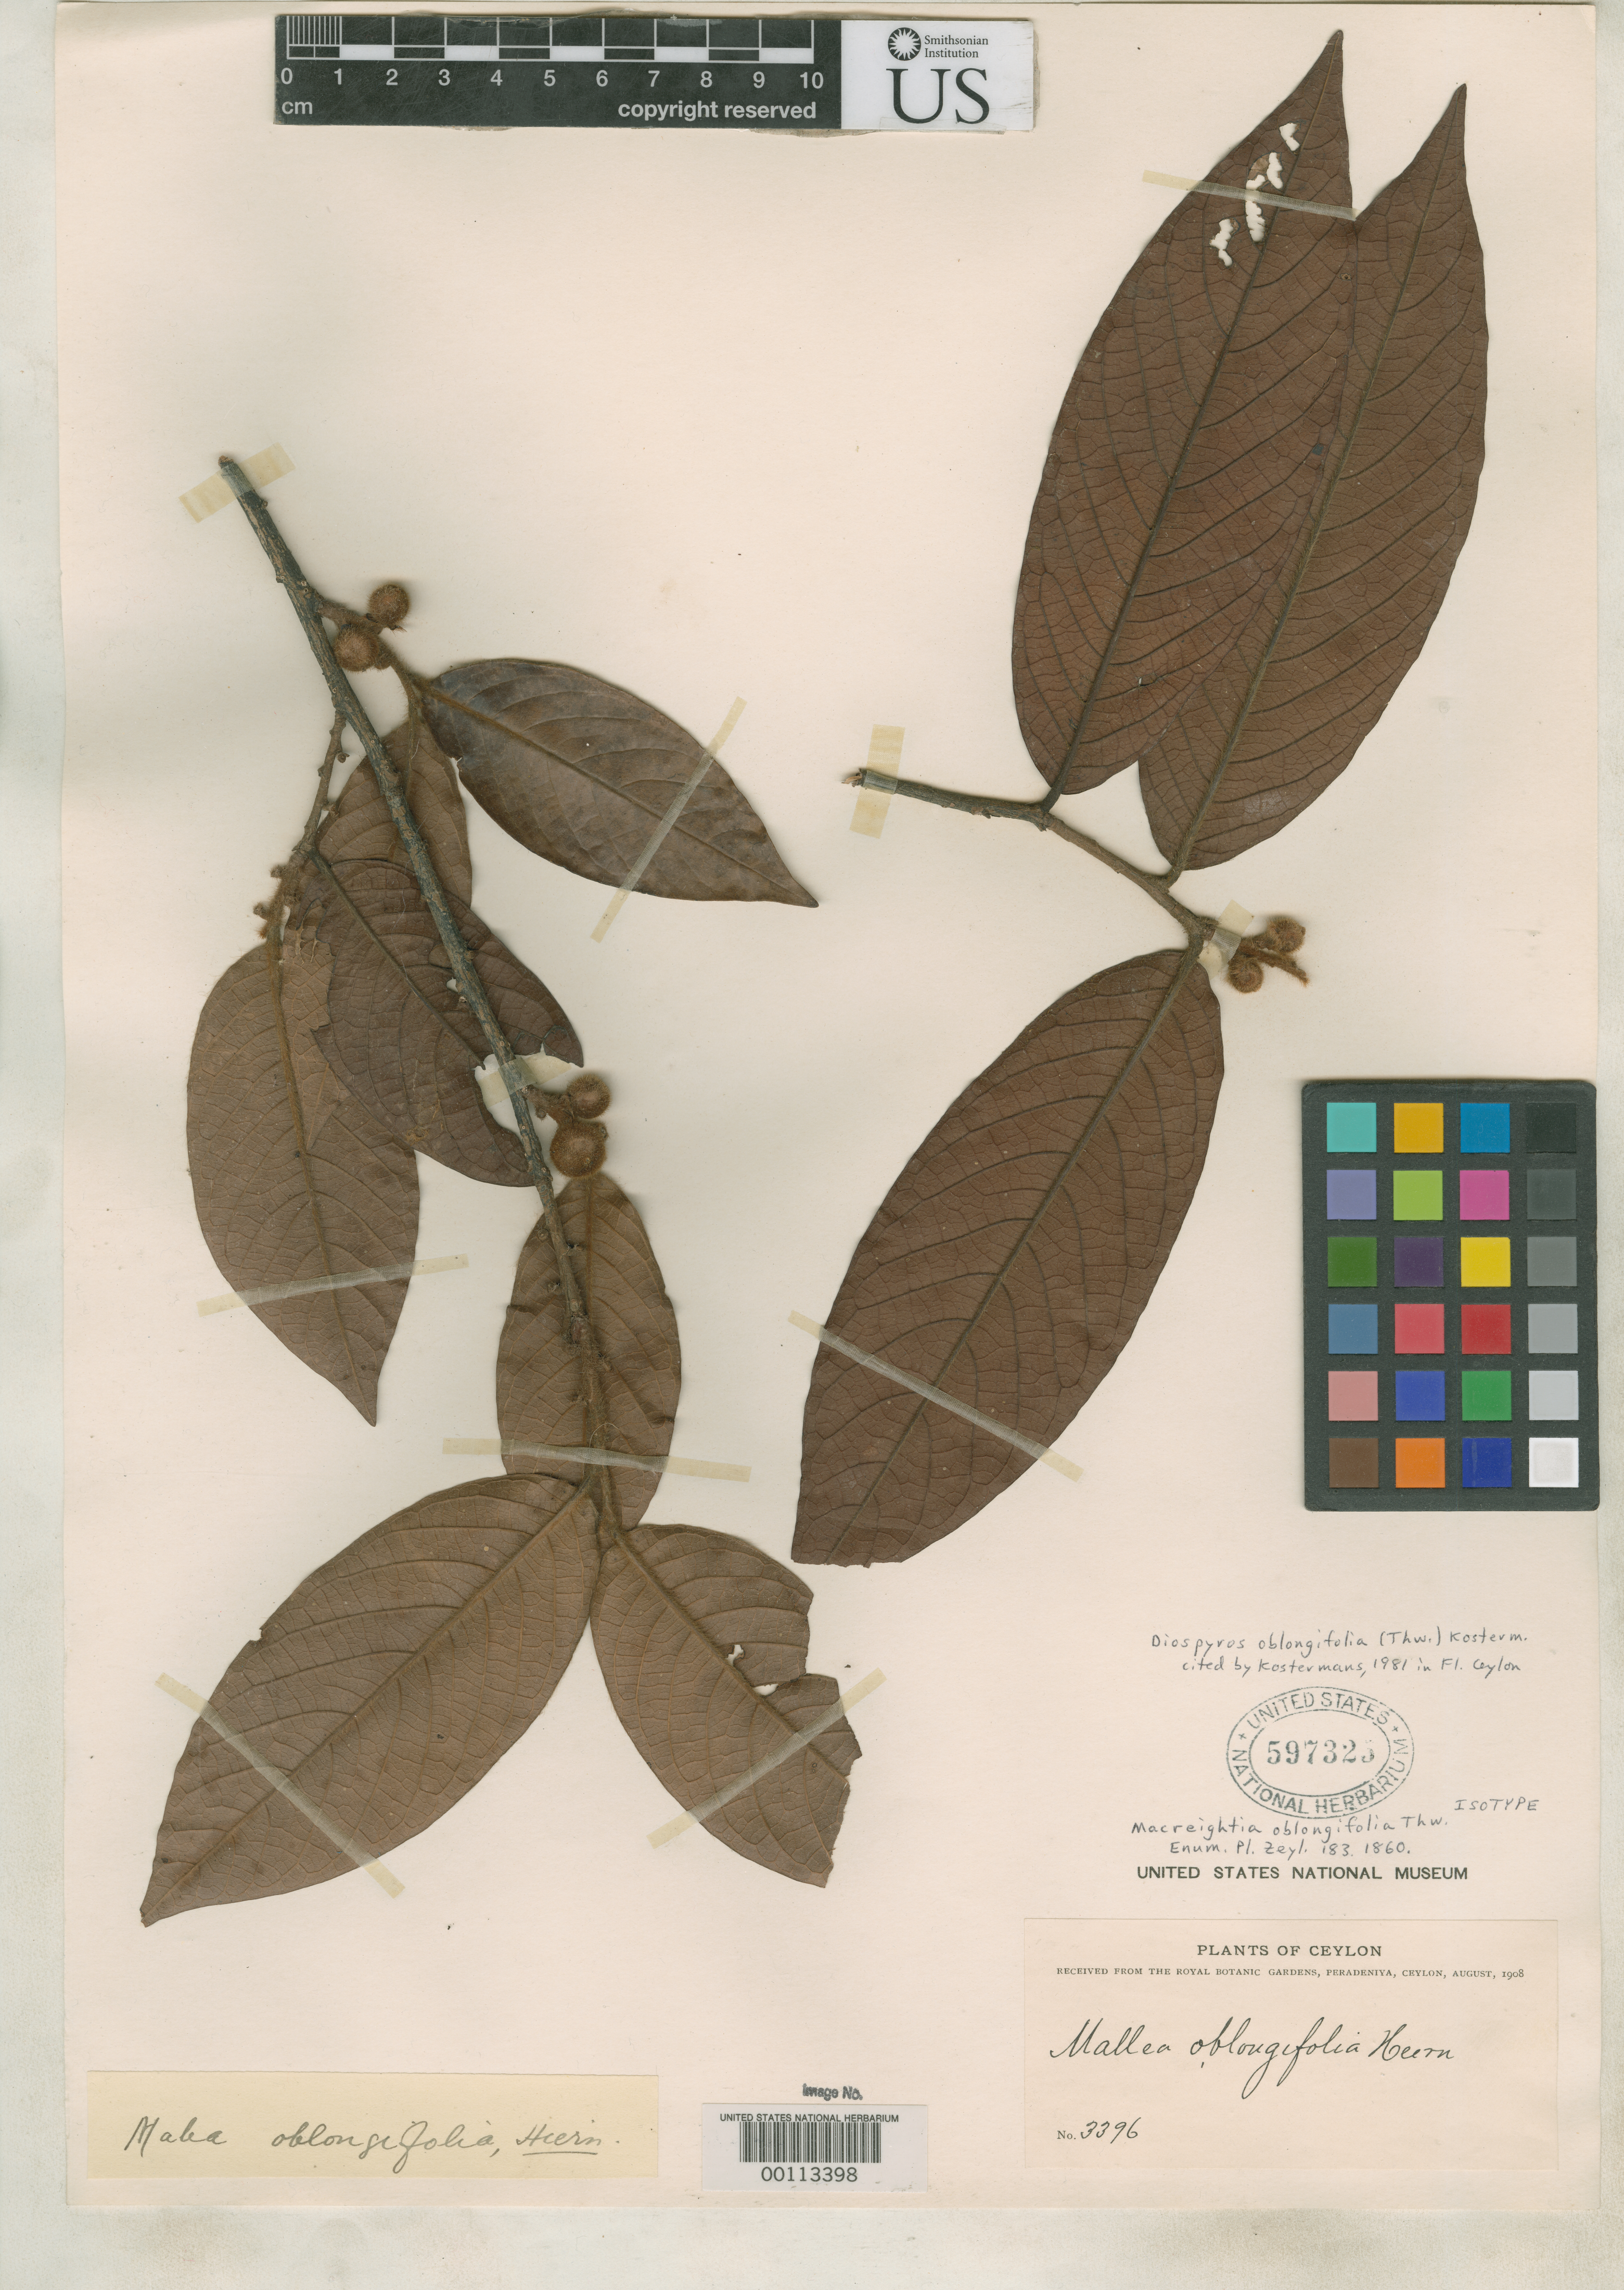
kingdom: Plantae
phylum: Tracheophyta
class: Magnoliopsida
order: Ericales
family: Ebenaceae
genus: Macreightia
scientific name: Macreightia oblongifolia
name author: Thwaites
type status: Isotype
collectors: G. H. K. Thwaites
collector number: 3396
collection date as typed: without date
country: Sri Lanka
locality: Ceylon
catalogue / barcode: US 597325